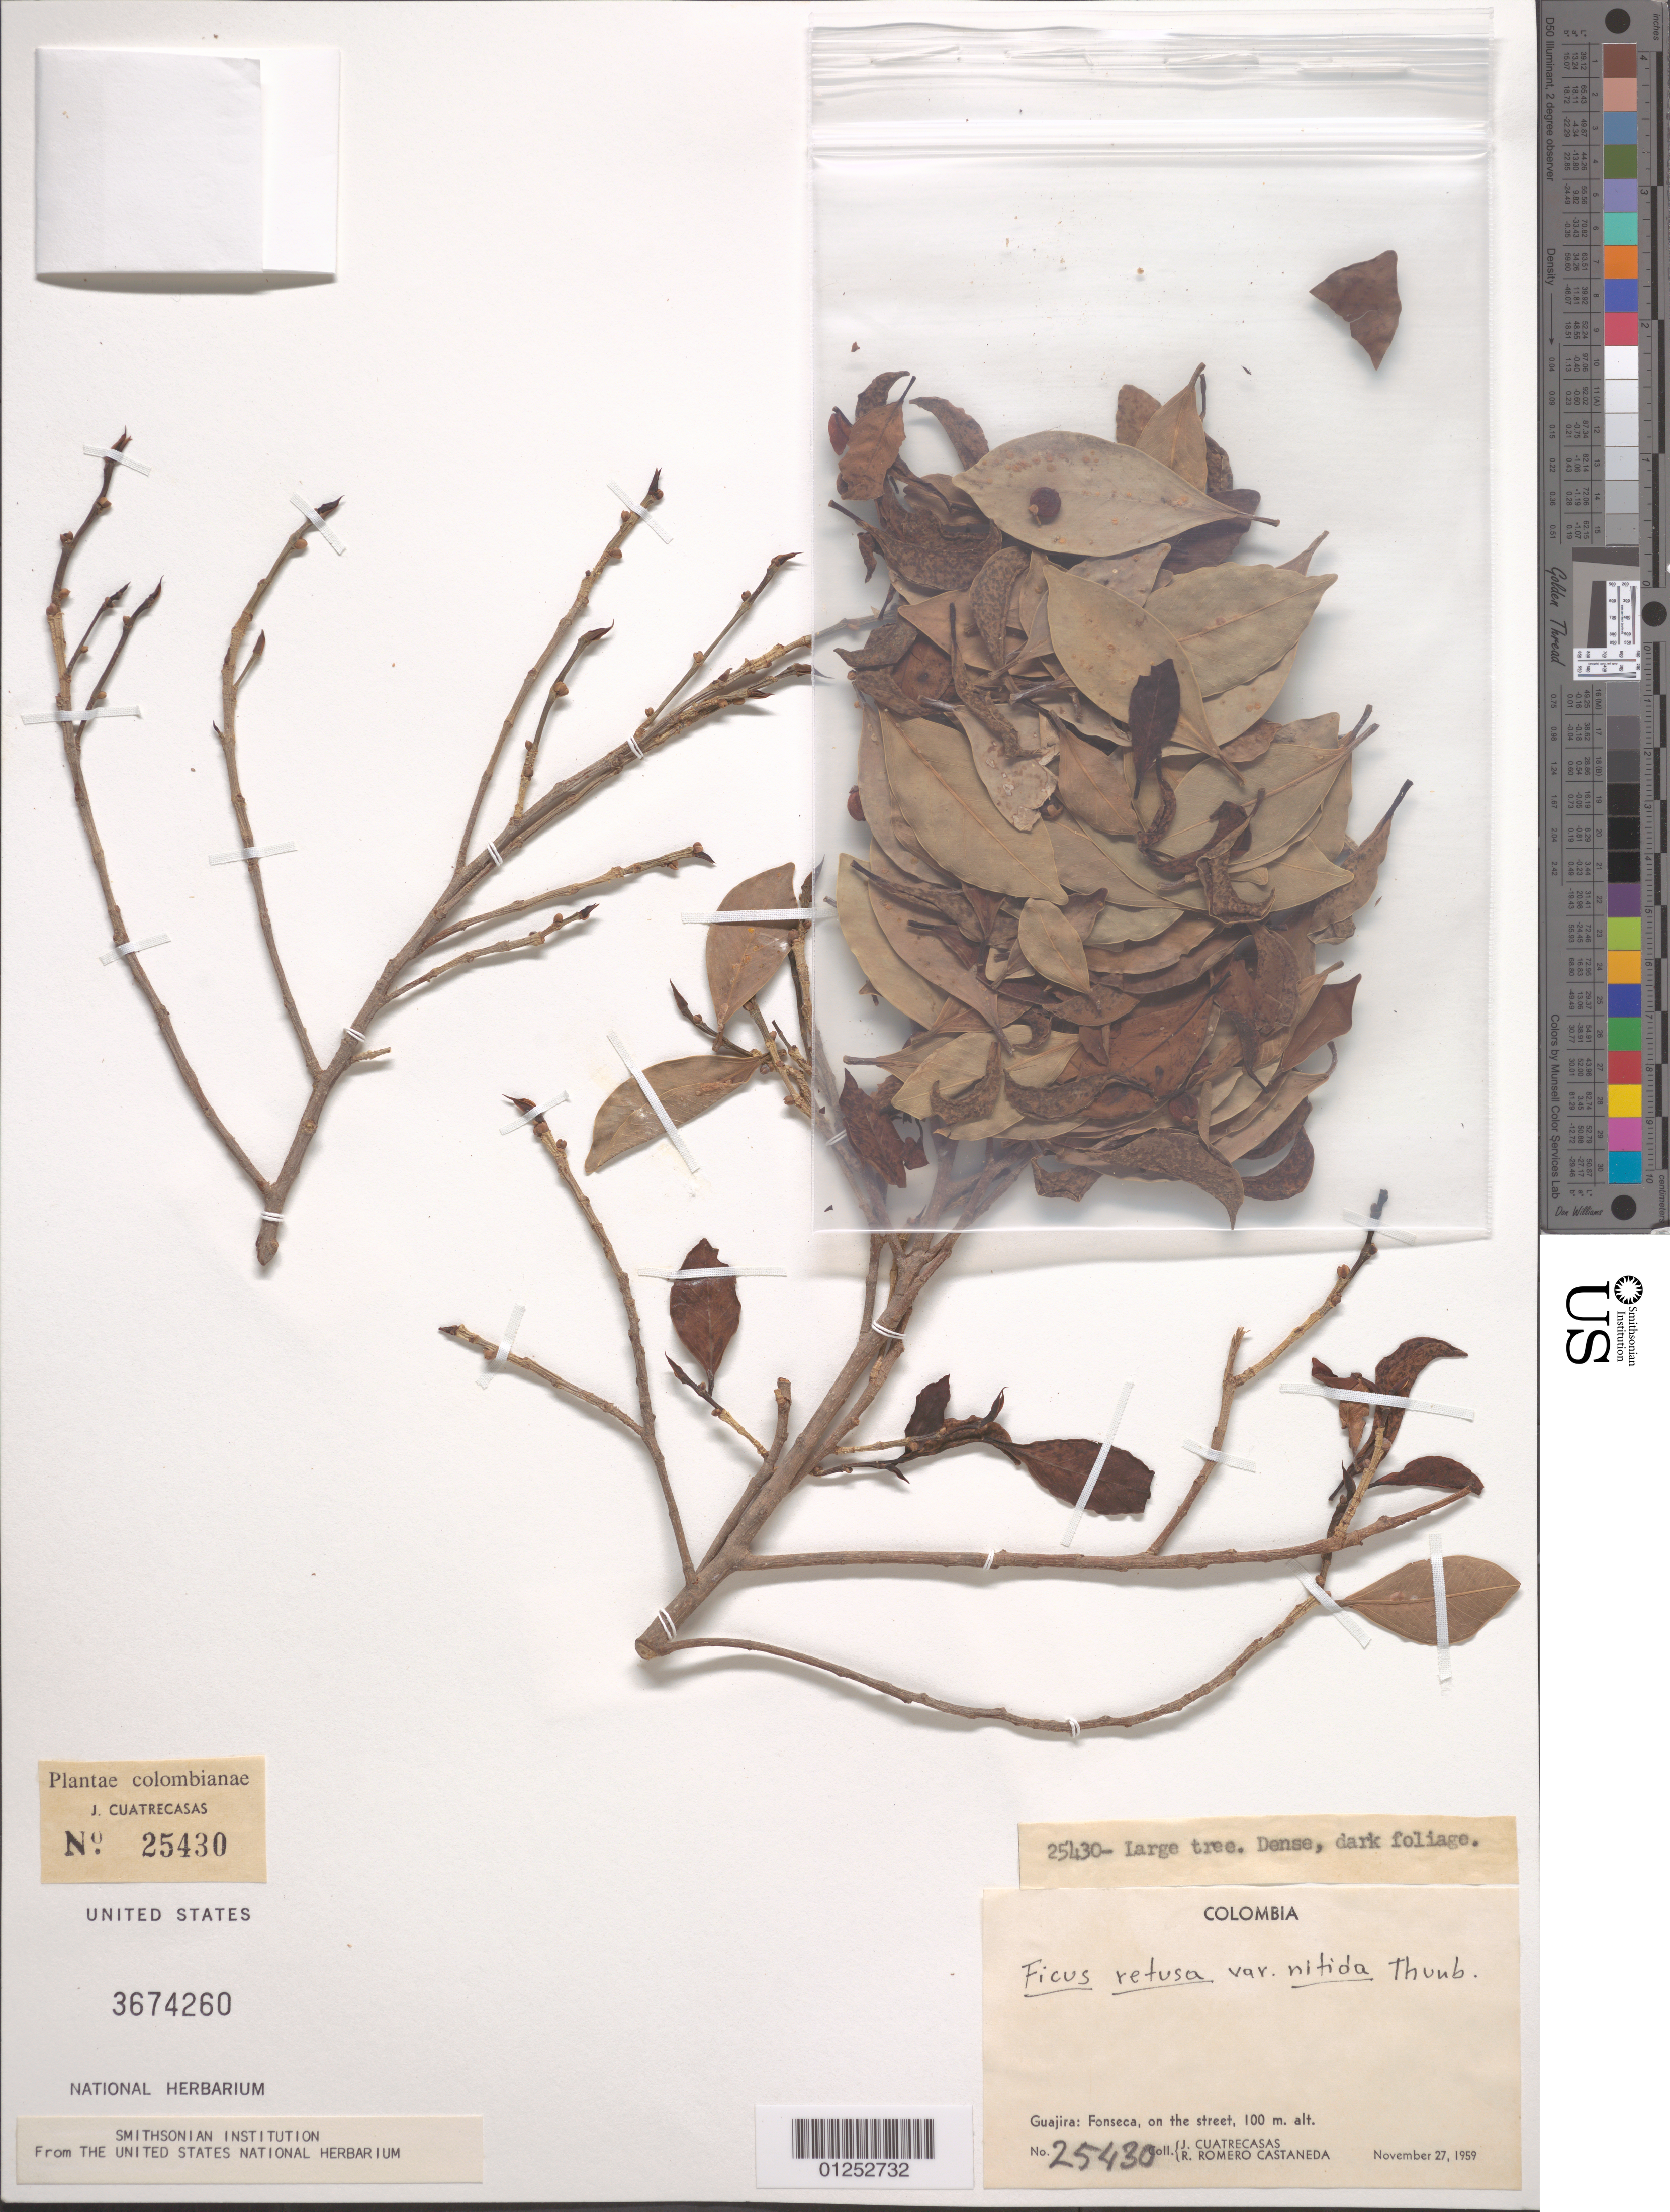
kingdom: Plantae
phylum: Tracheophyta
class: Magnoliopsida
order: Rosales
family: Moraceae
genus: Ficus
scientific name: Ficus retusa var. nitida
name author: (Thunb.) Miq.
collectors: J. Cuatrecasas & R. Romero Castañeda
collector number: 25430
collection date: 1959-11-27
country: Colombia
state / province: La Guajira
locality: Fonseca, on the street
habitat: on the stree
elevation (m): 100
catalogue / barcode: US 3674260